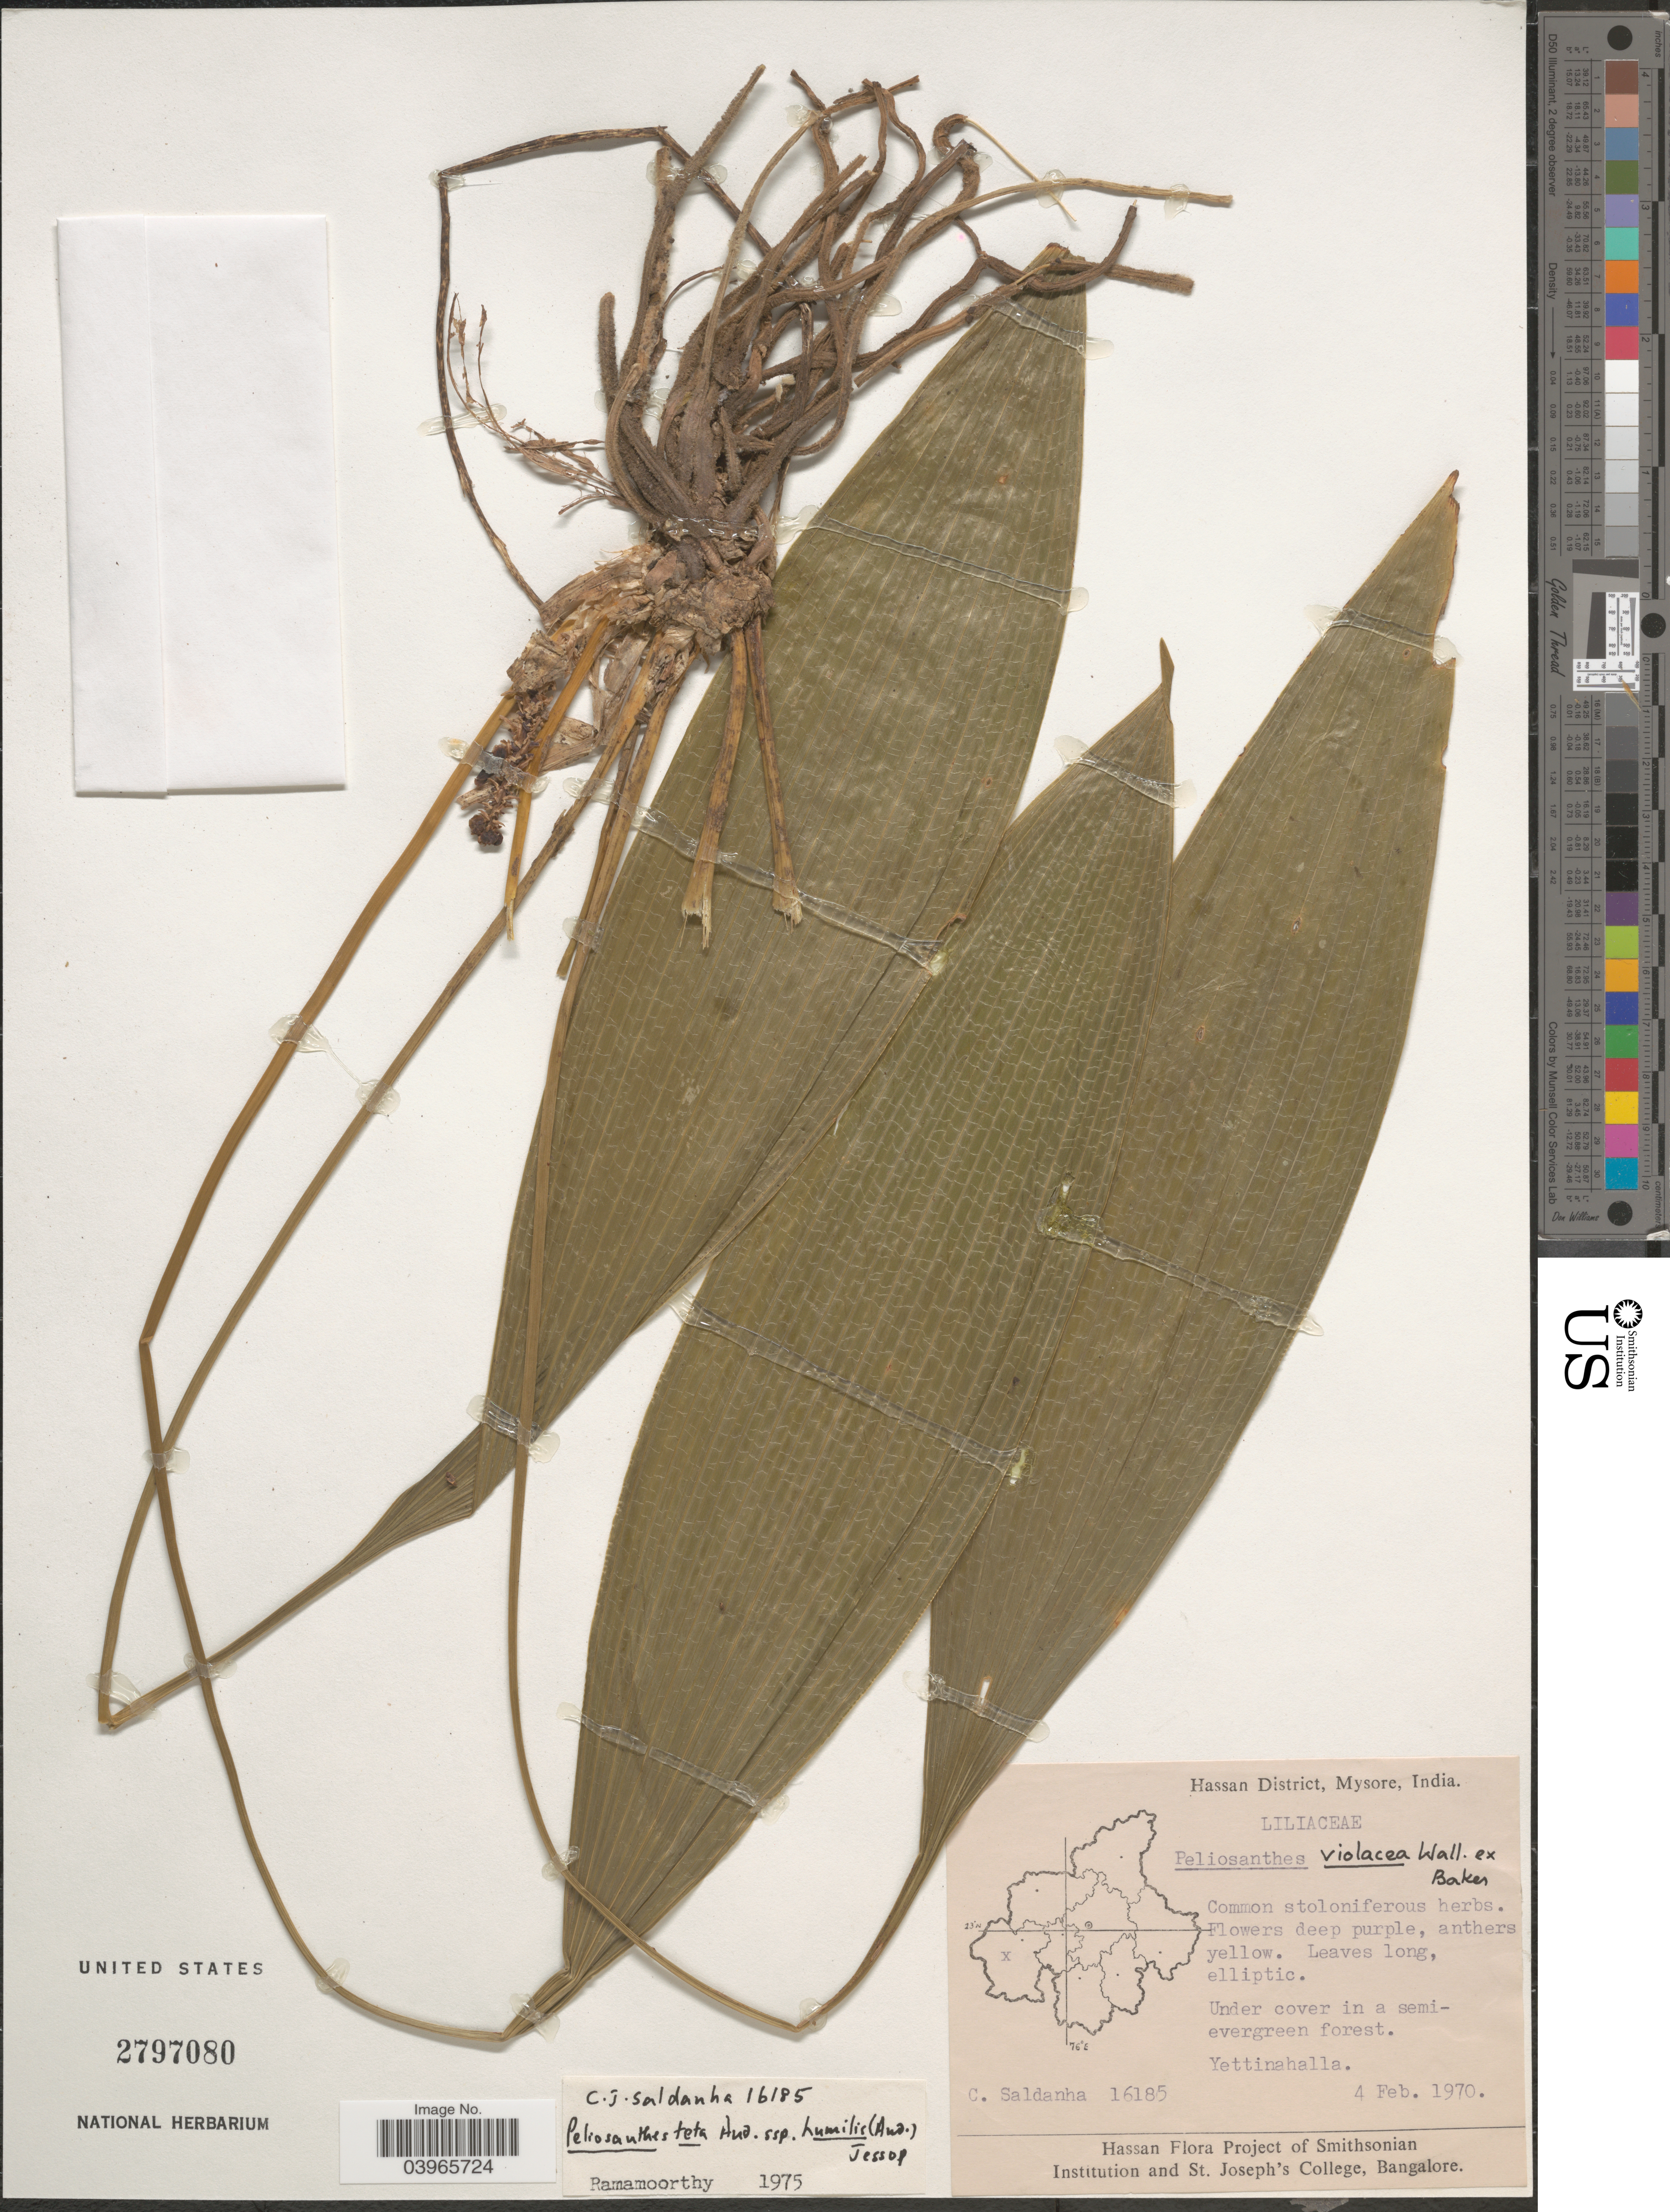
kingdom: Plantae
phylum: Tracheophyta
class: Liliopsida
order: Asparagales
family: Asparagaceae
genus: Peliosanthes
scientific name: Peliosanthes teta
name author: Andrews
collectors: C. Saldanha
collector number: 16185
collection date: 1970-02-04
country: India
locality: Hassan District, Mysore. Yettinahalla.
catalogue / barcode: US 2797080